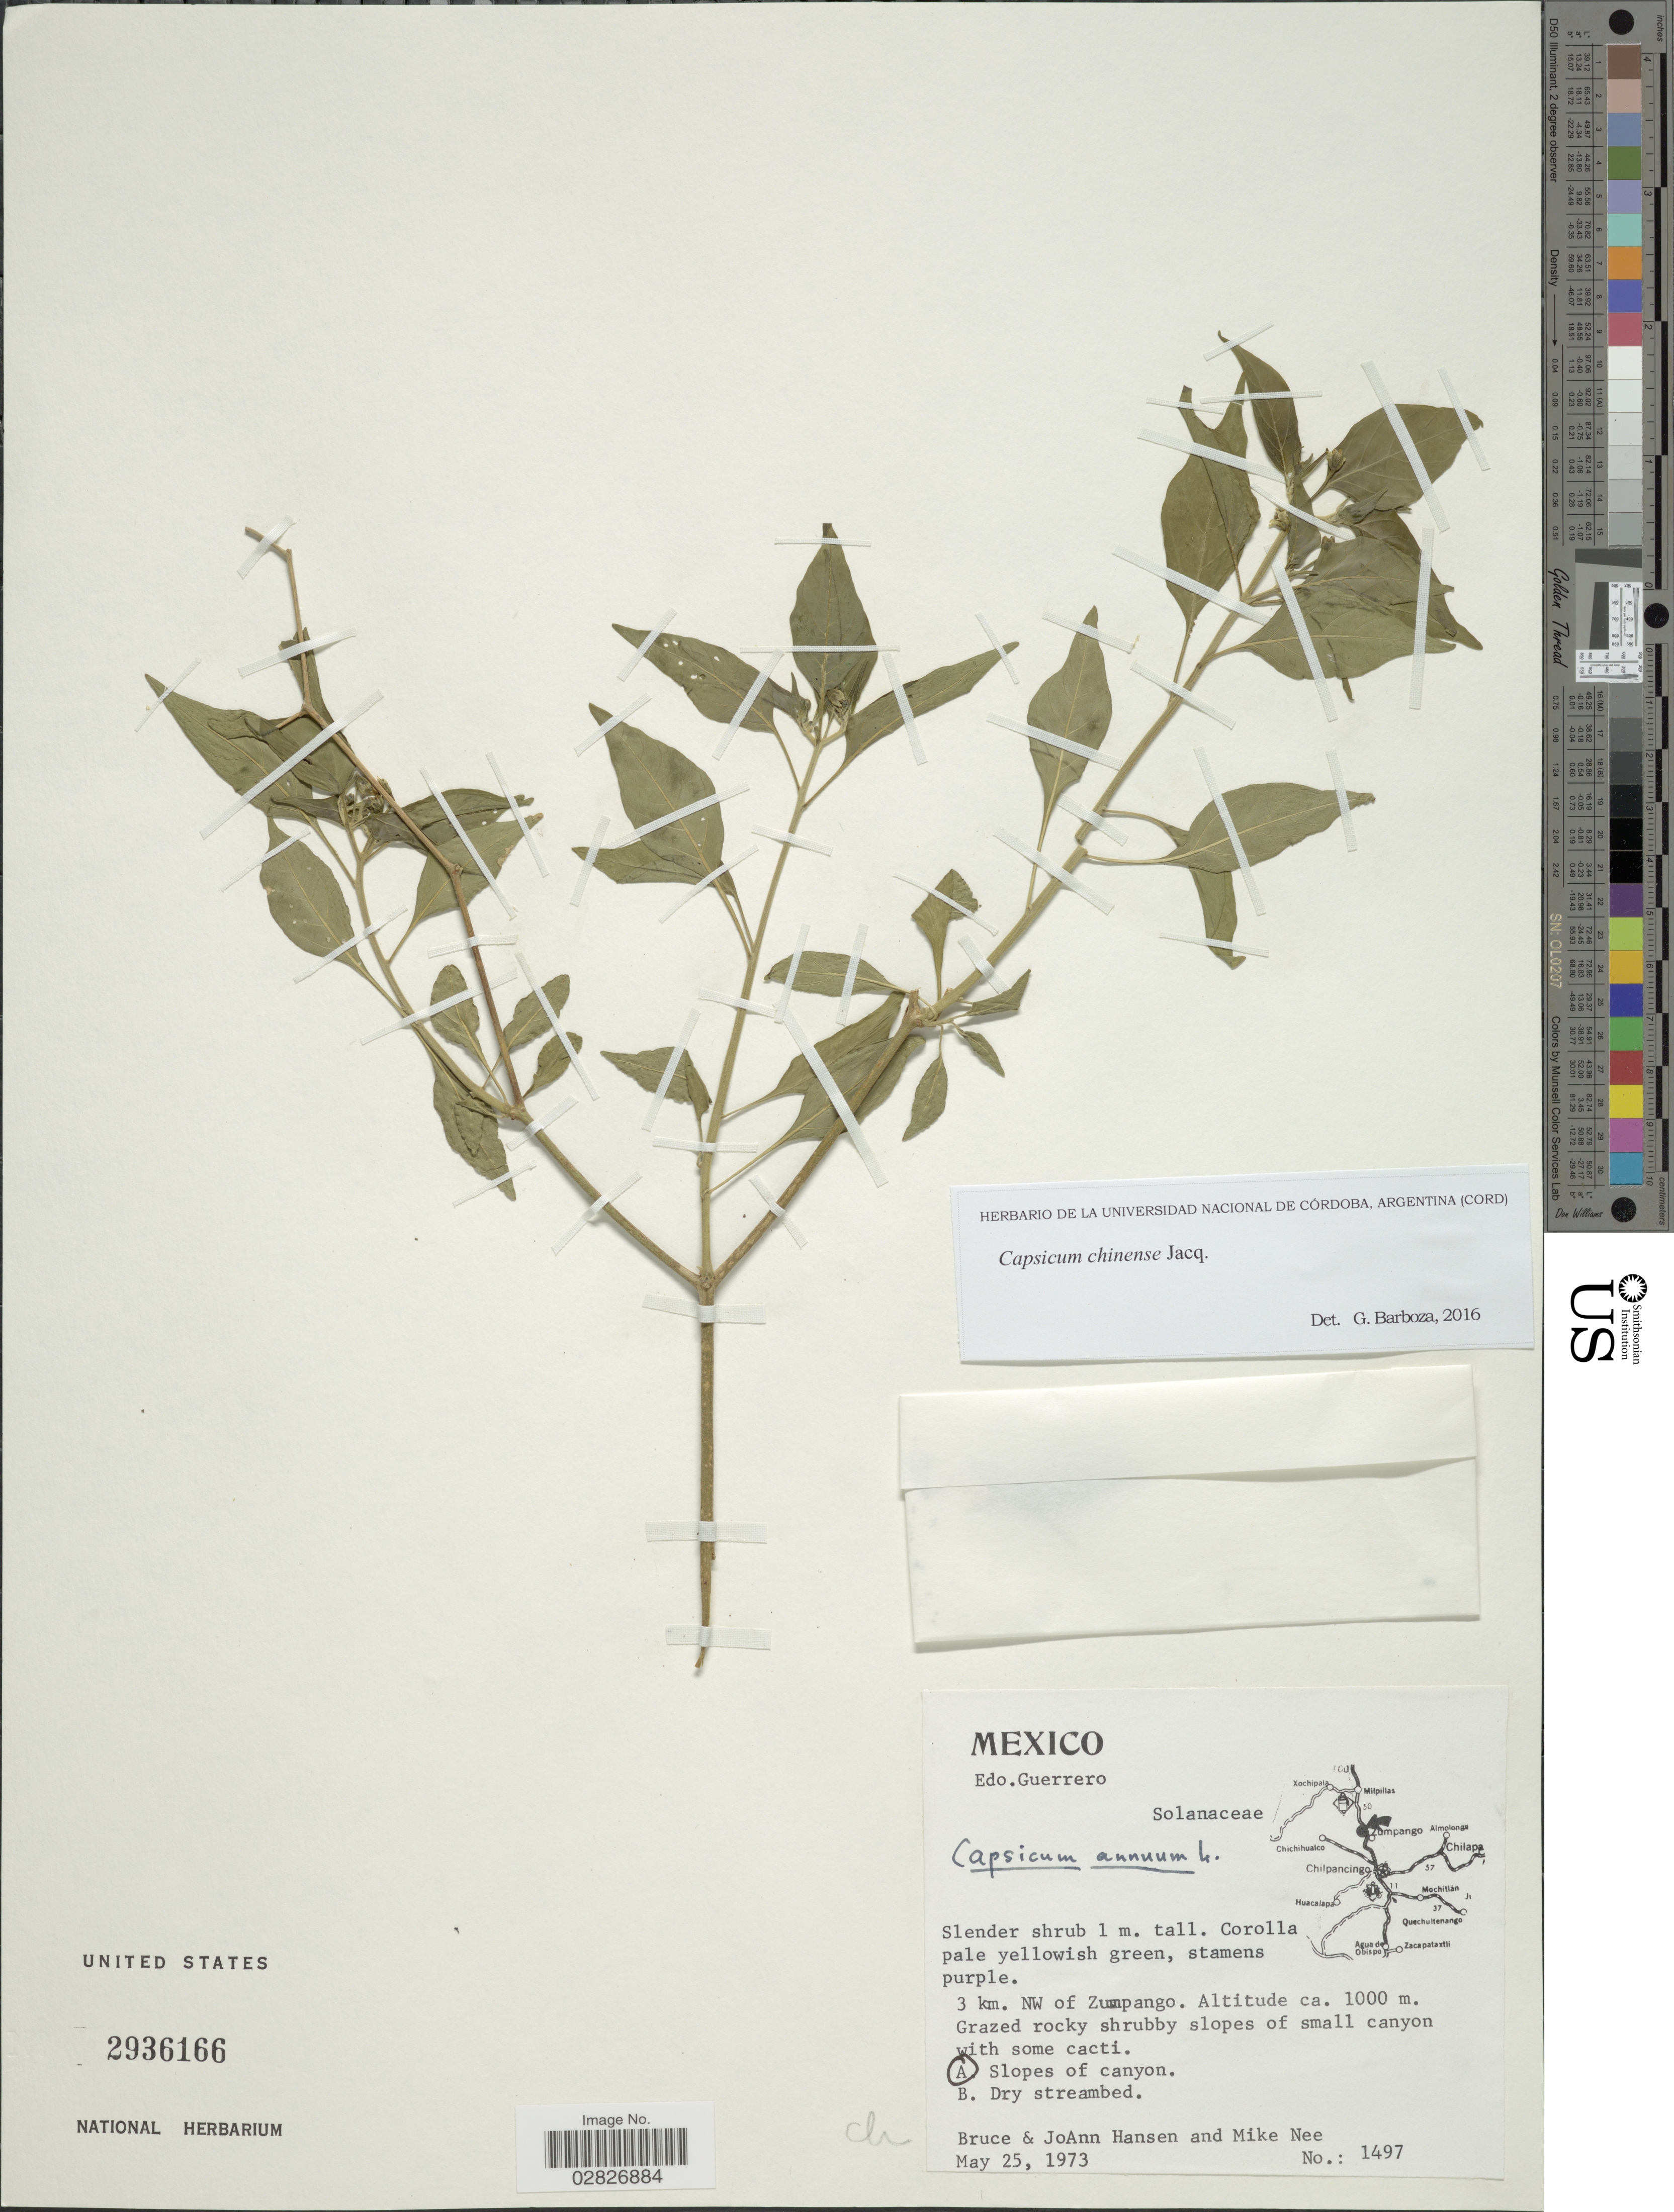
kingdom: Plantae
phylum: Tracheophyta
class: Magnoliopsida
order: Solanales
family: Solanaceae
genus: Capsicum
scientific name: Capsicum chinense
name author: Jacq.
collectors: Bruce, J. Hansen & M. Nee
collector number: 1497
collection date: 1973-05-25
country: Mexico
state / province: Guerrero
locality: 3 km. NW of Zumpango.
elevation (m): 1000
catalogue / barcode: US 2936166